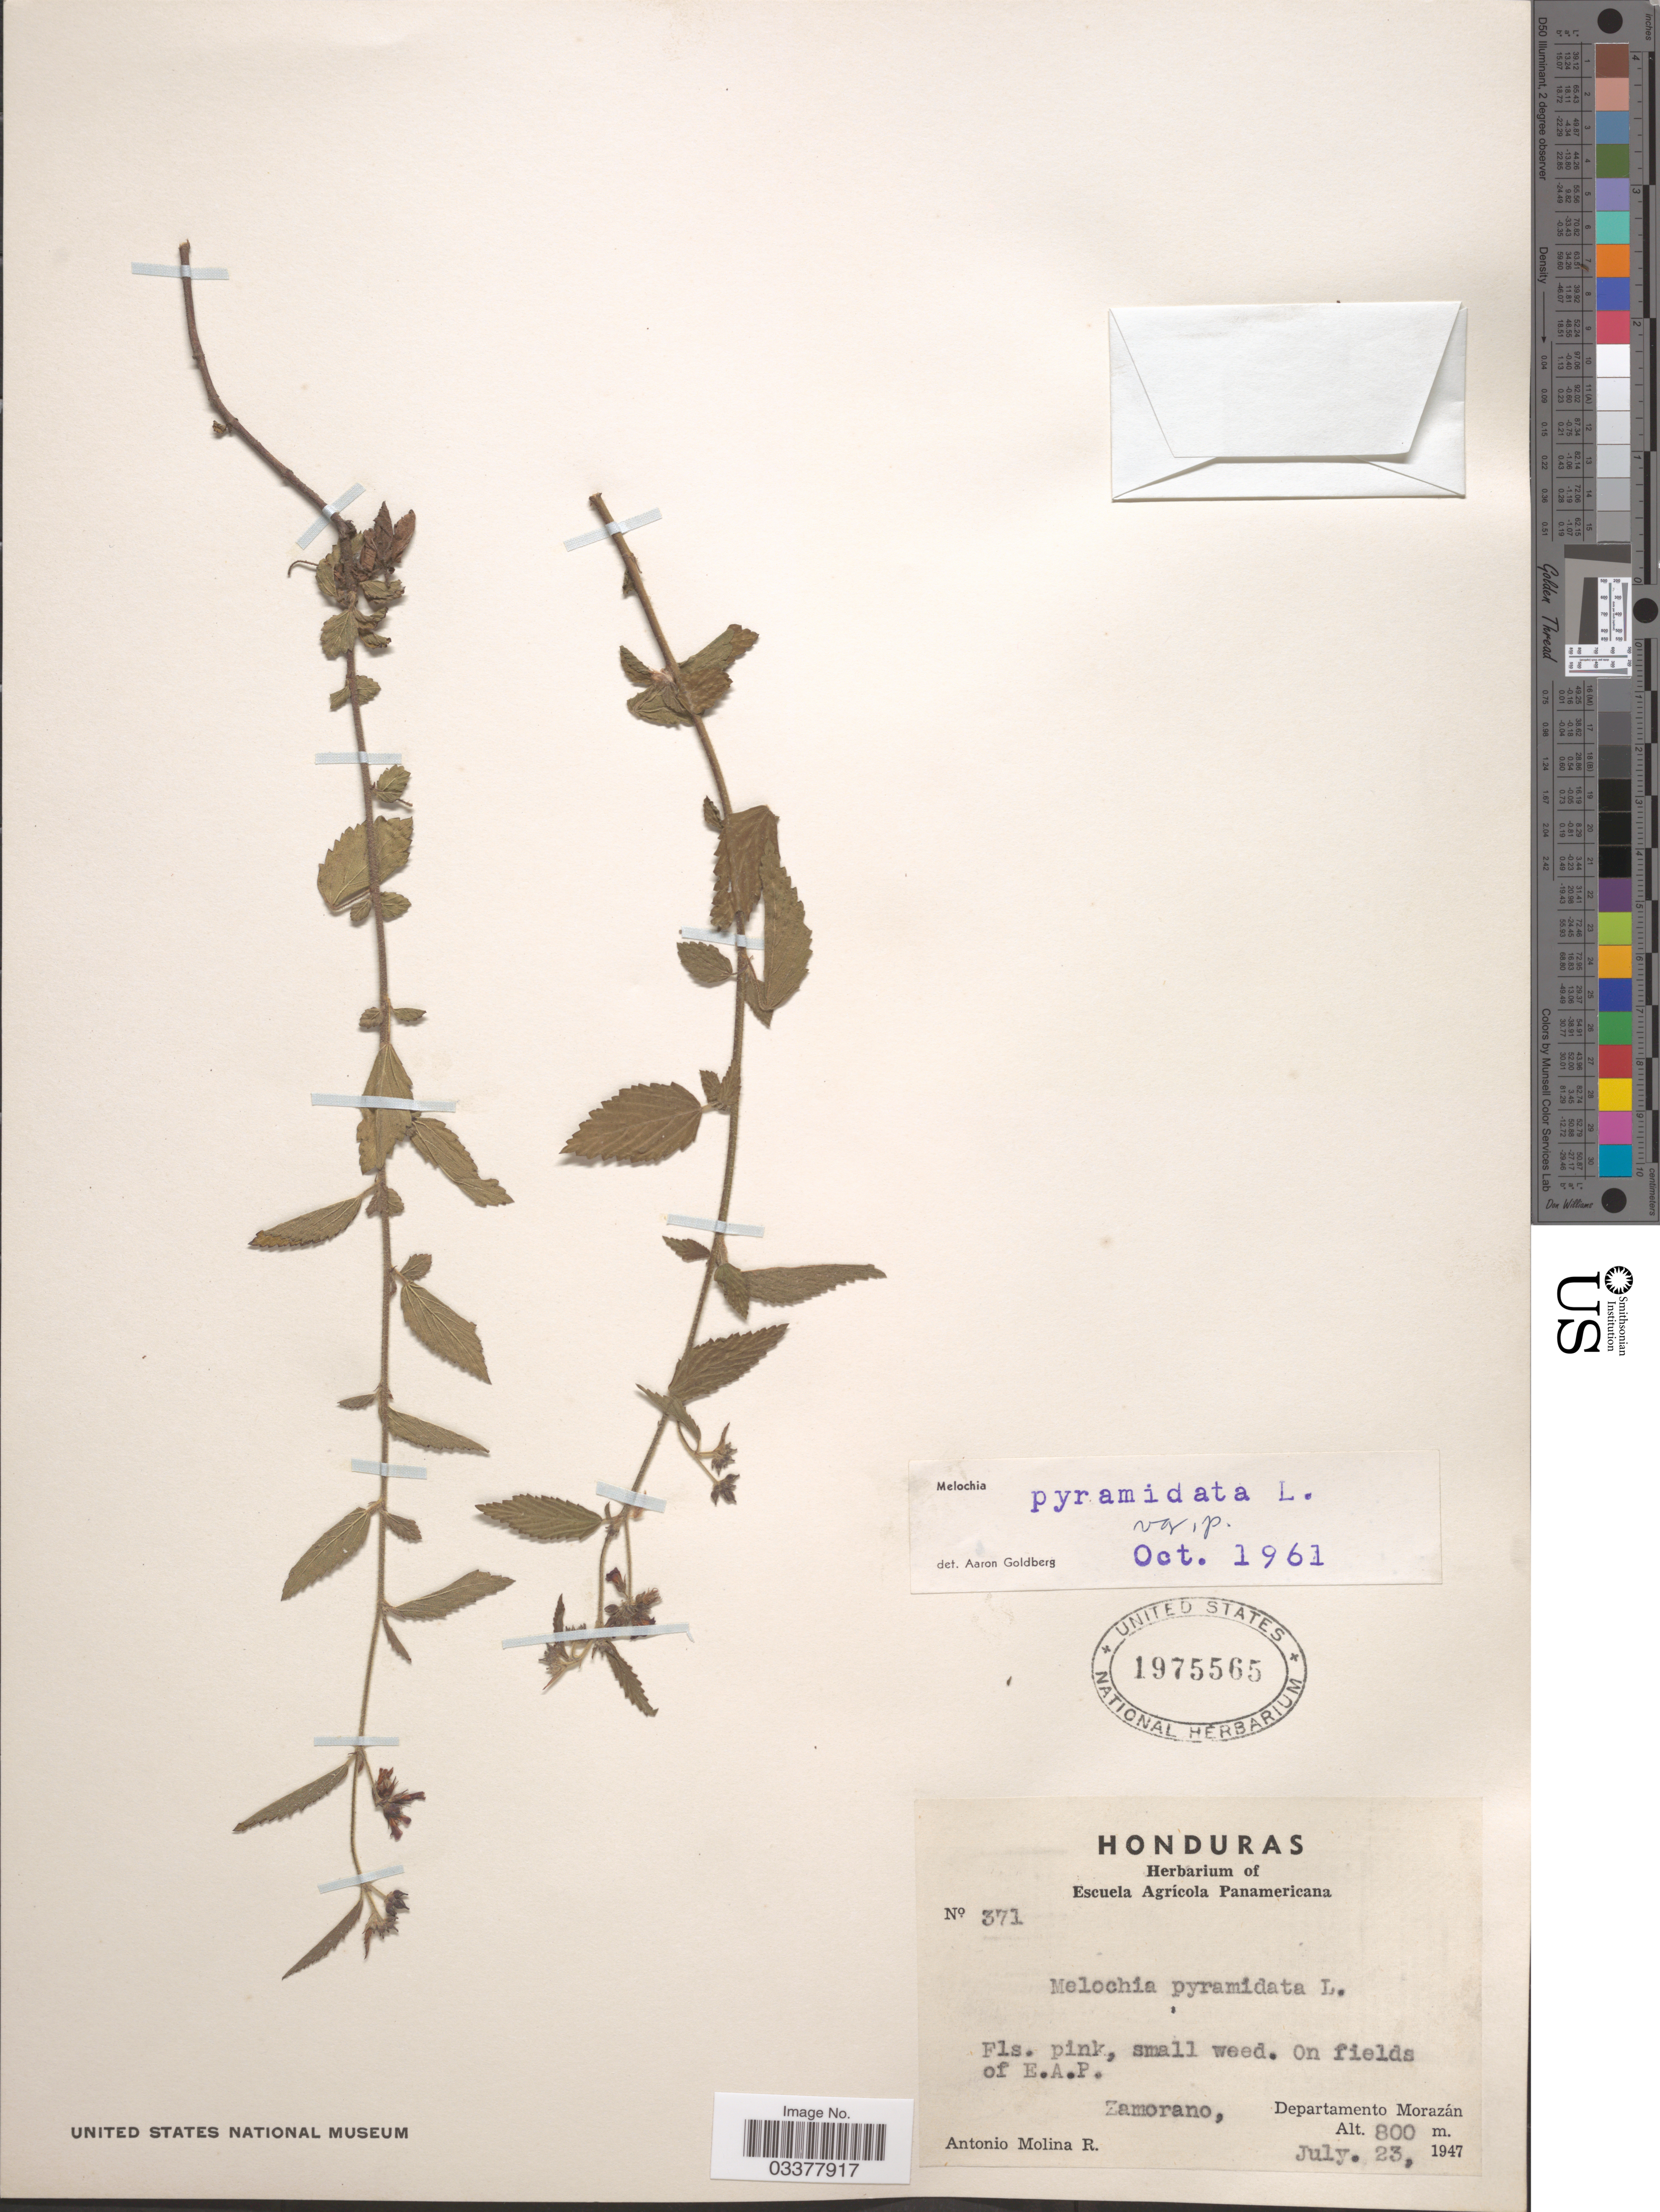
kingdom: Plantae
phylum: Tracheophyta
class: Magnoliopsida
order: Malvales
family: Malvaceae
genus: Melochia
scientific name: Melochia pyramidata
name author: L.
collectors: A. Molina R.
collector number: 371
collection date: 1947-07-23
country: Honduras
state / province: Fco. Morazán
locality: On fields of E.A.P. Zamorano, Departamento Morazán.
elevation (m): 800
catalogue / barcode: US 1975565